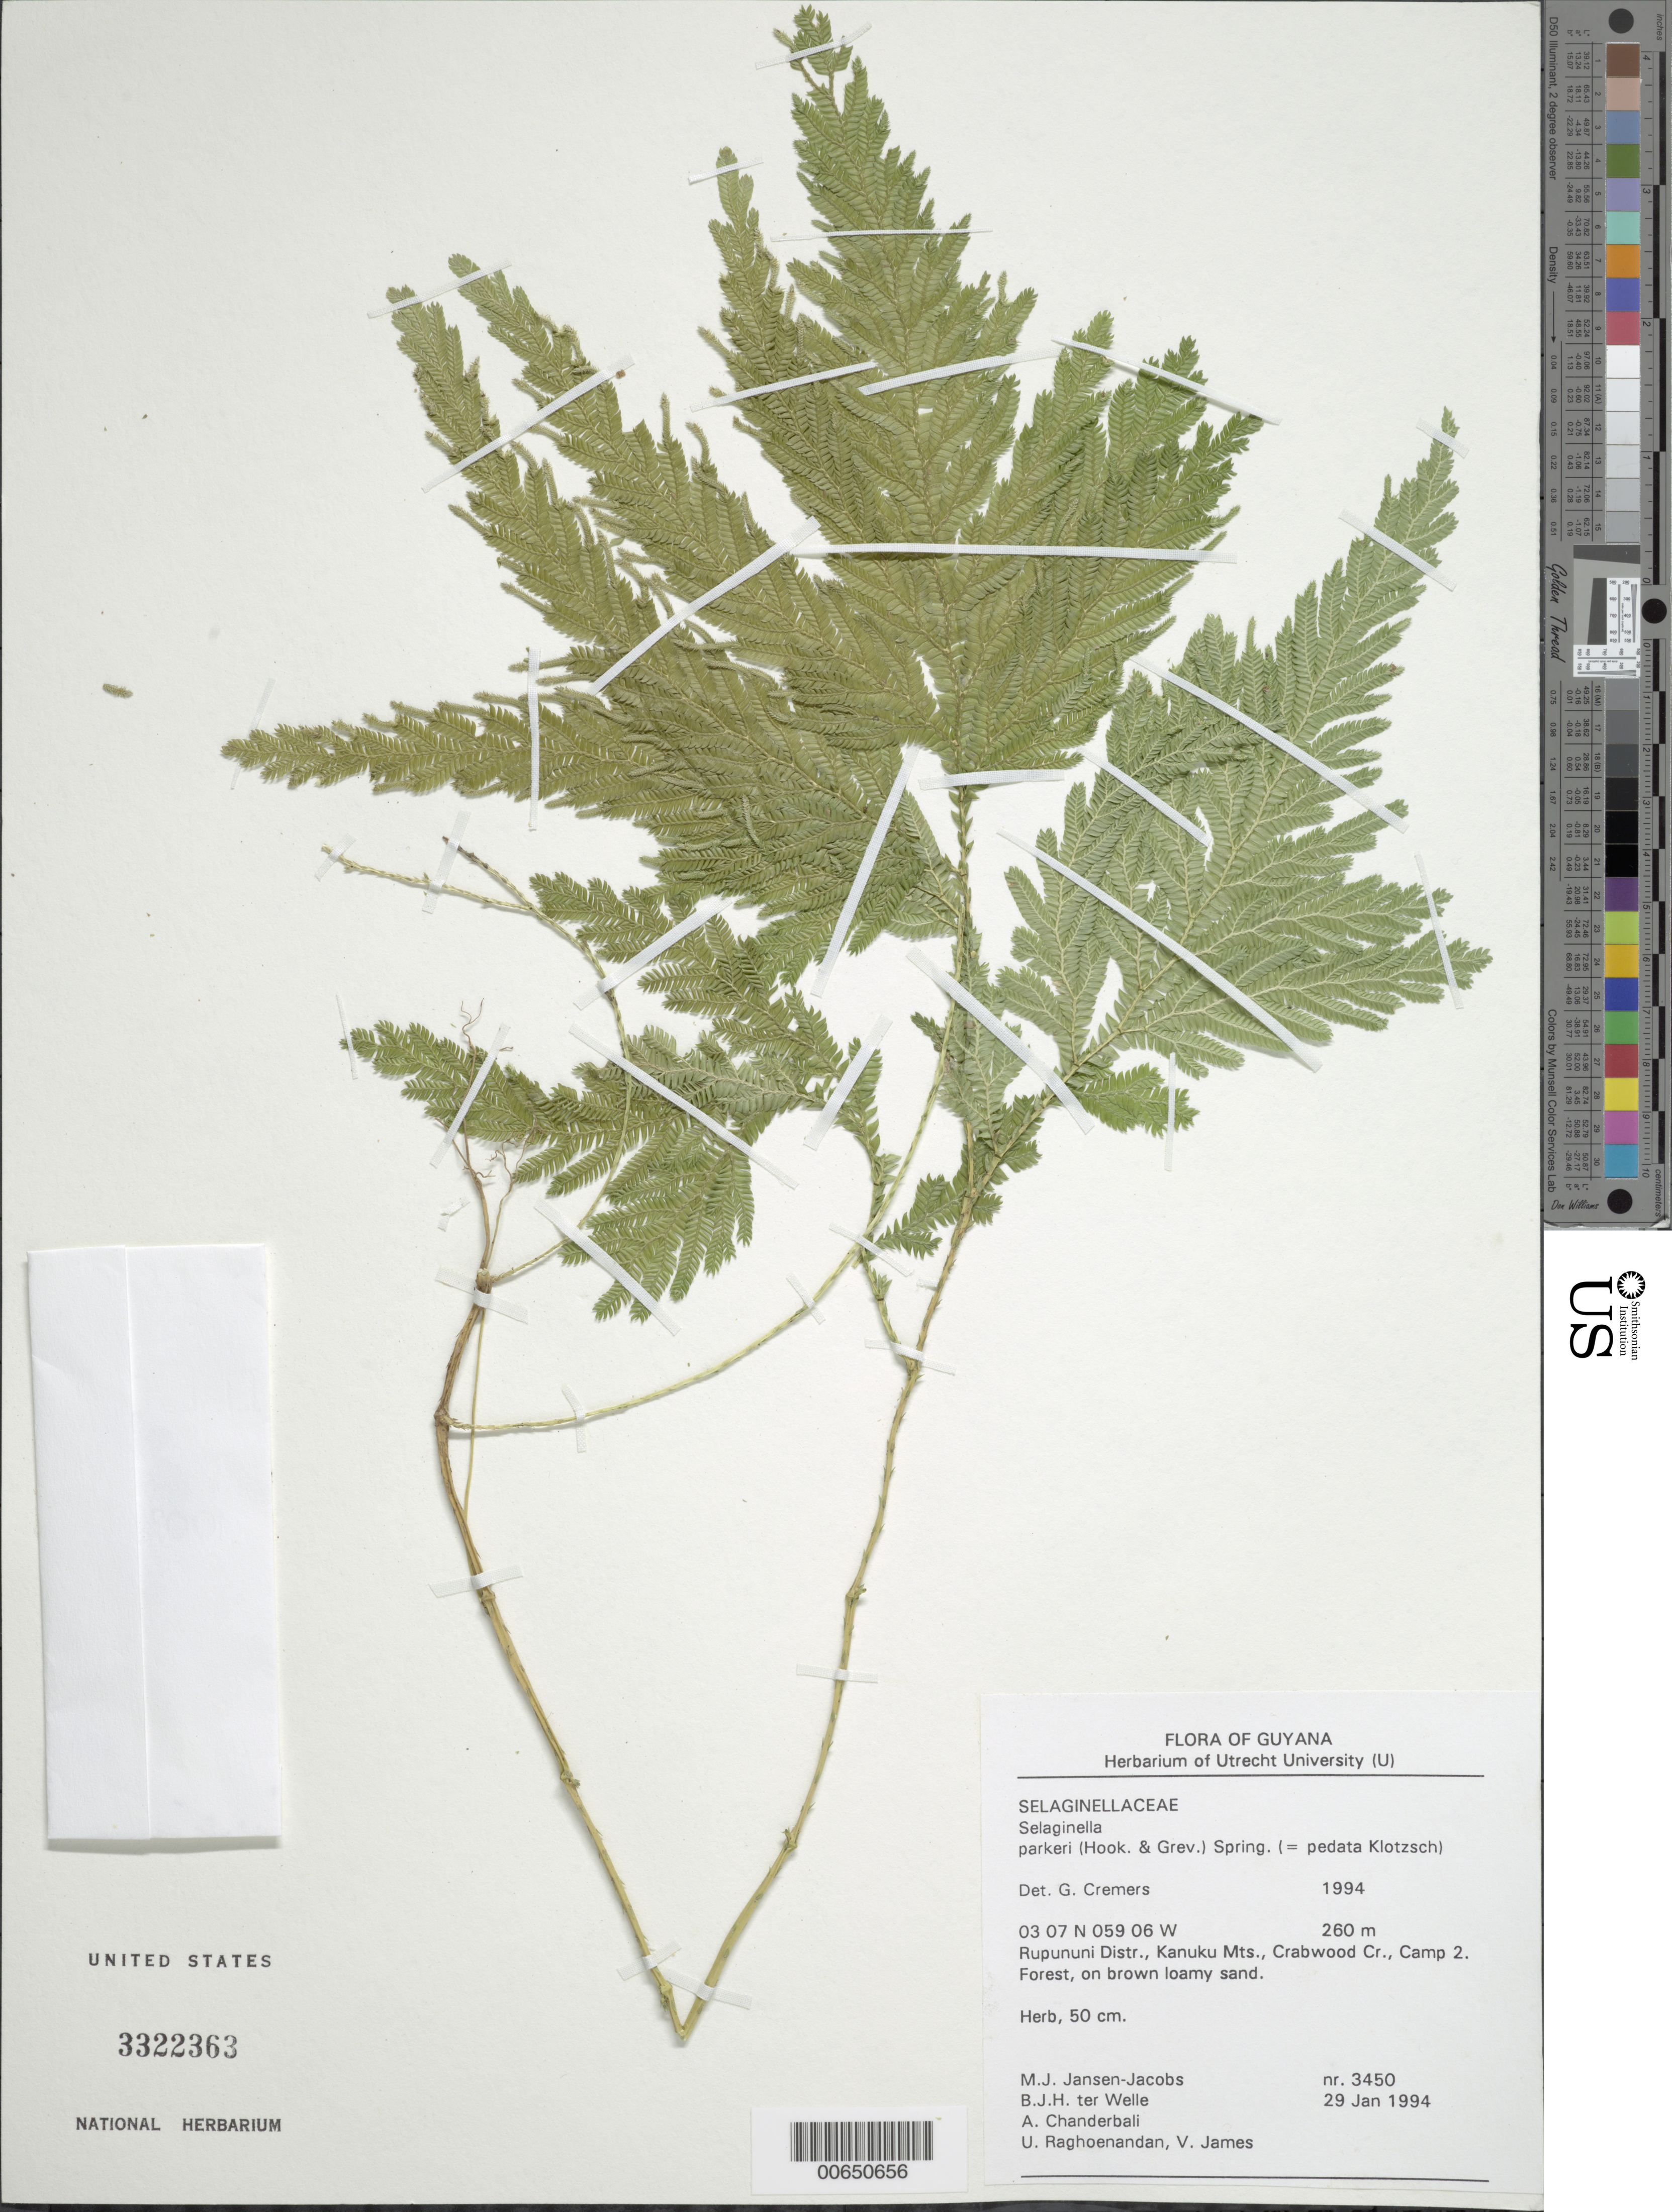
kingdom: Plantae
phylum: Tracheophyta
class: Lycopodiopsida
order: Selaginellales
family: Selaginellaceae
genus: Selaginella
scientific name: Selaginella parkeri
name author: (Hook. & Grev.) Spring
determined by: Cremers, Georges A.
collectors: M. J. Jansen-Jacobs, B. Welle, A. S. Chanderbali, U. Raghoenandan & V. James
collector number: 3450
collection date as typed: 29-Jan-94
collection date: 1994-01-29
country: Guyana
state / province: U. Takutu-U. Essequibo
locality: Crabwood Cr., Camp 2, Kanuku Mts., Rupununi District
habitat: Forest, on brown loamy sand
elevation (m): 260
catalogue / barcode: US 3322363